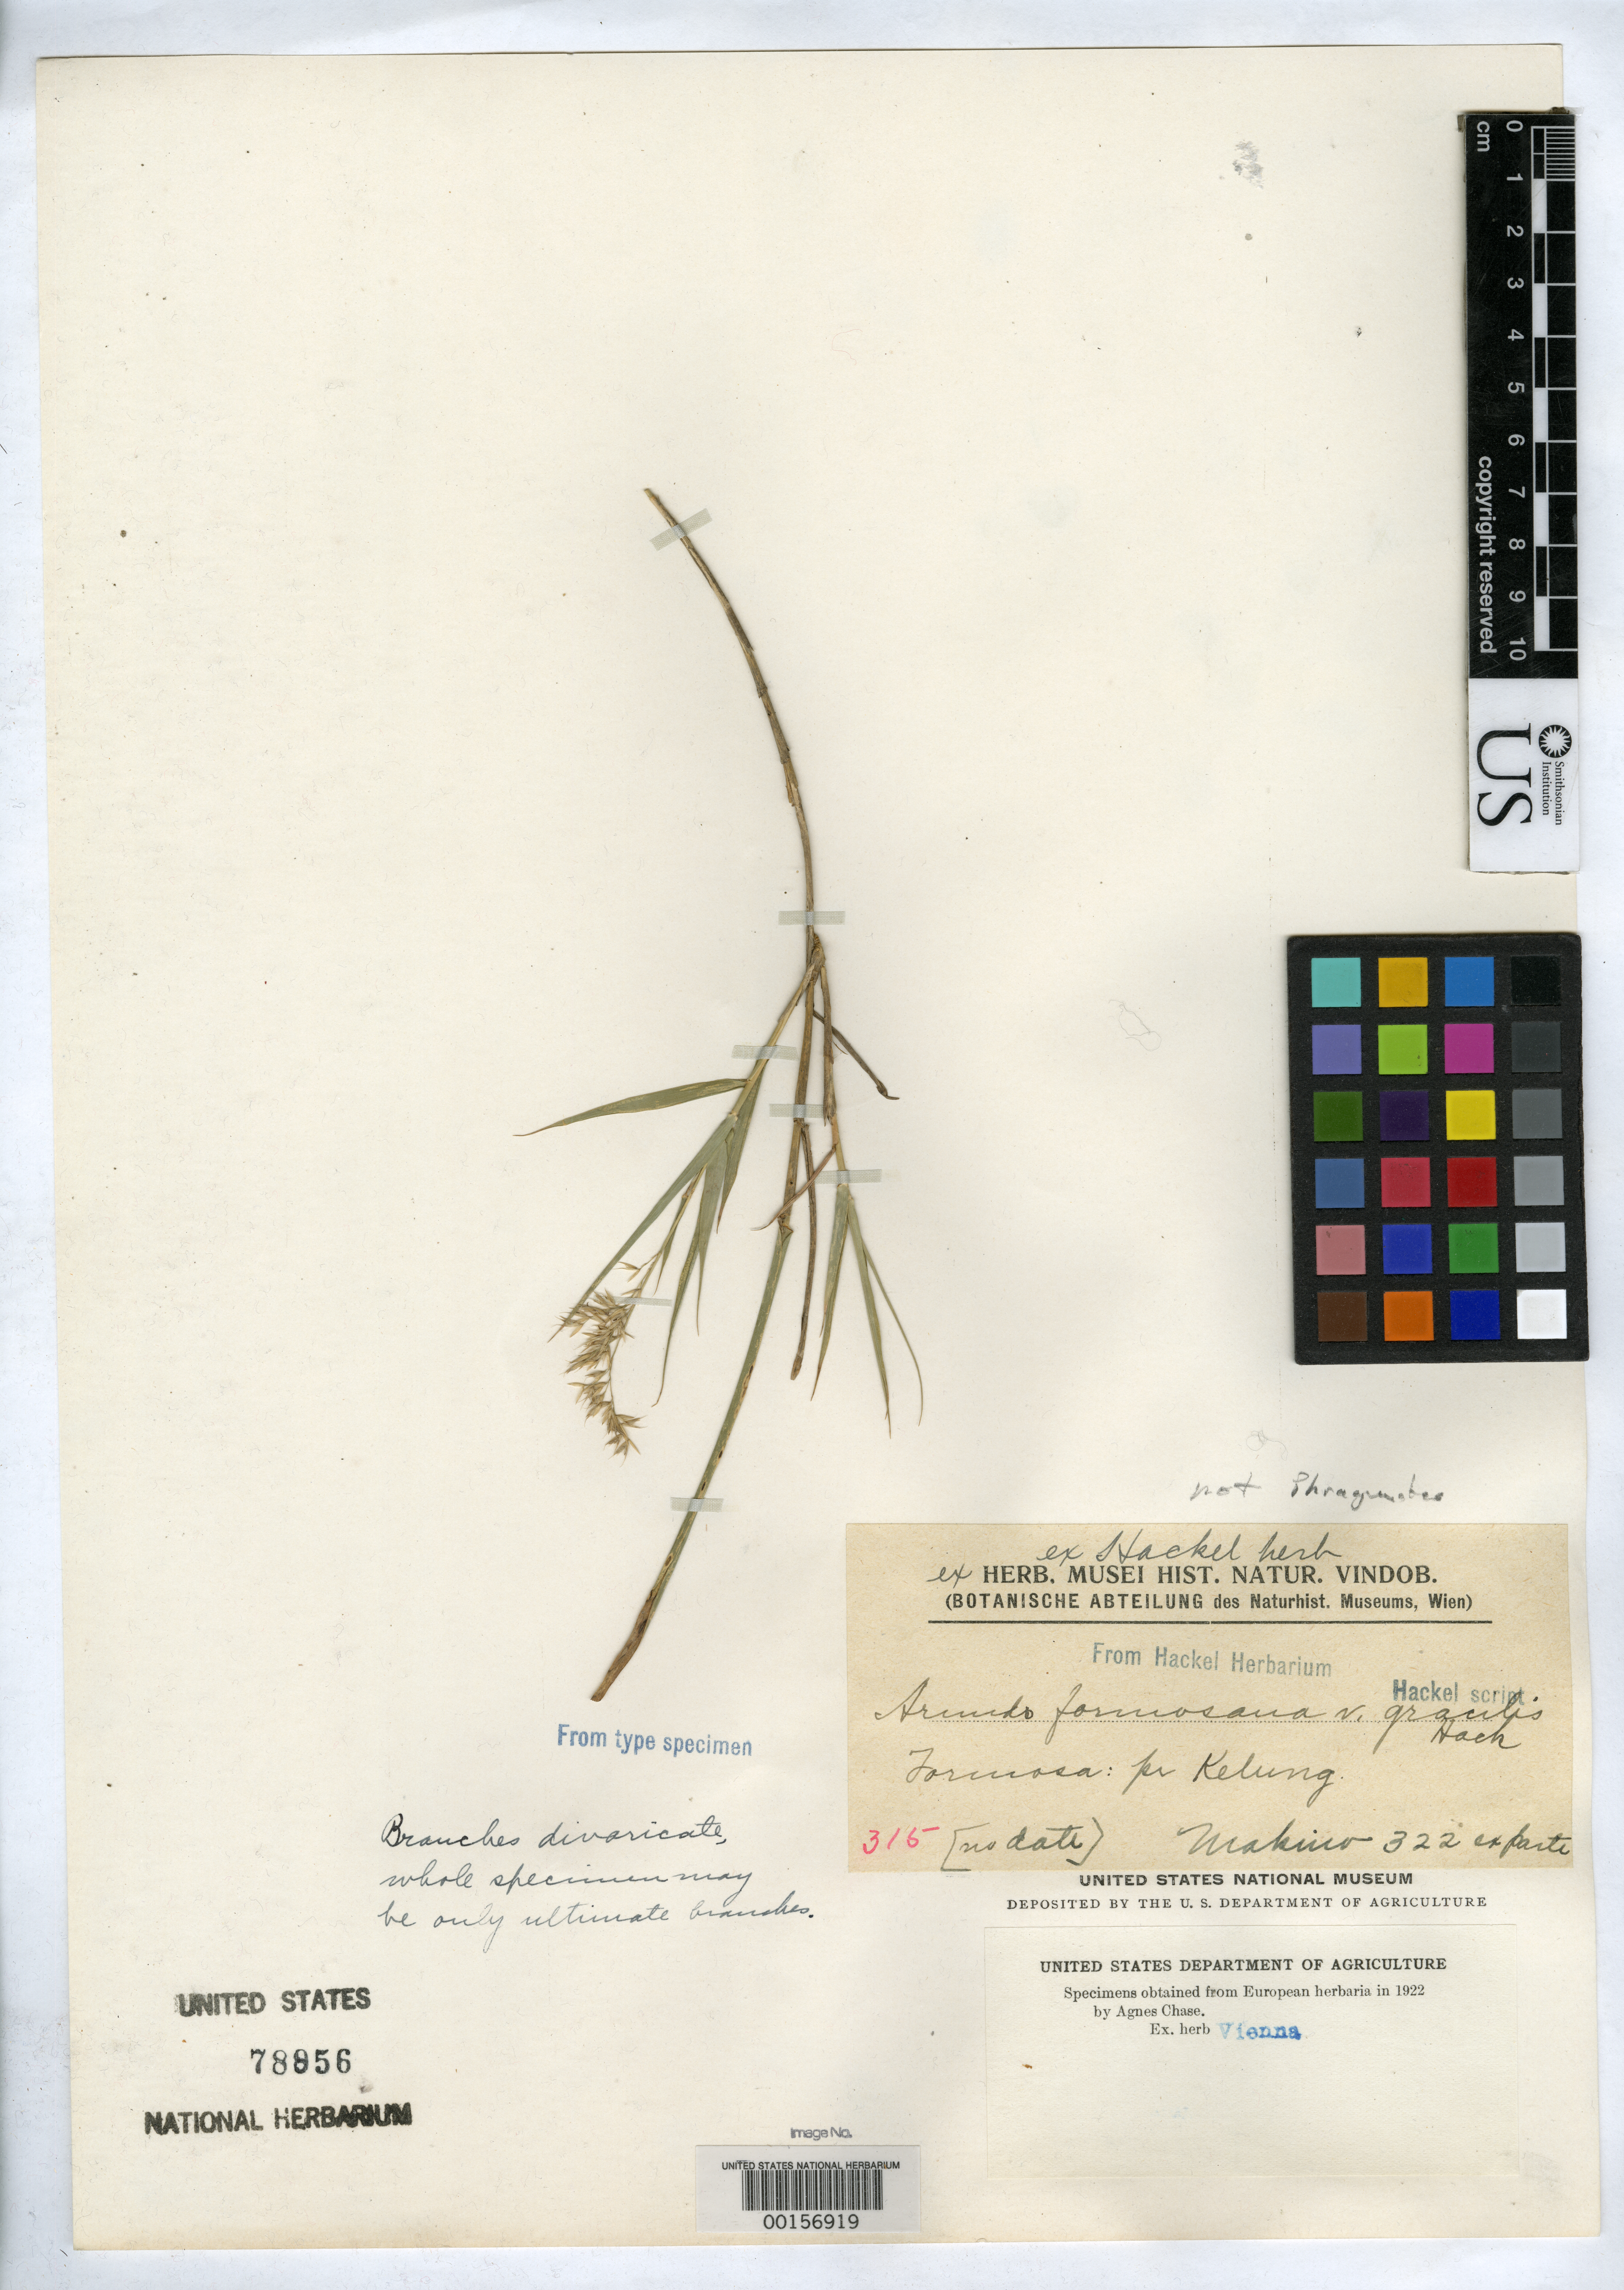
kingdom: Plantae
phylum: Tracheophyta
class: Liliopsida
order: Poales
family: Poaceae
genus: Arundo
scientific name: Arundo formosana var. gracilis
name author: Hack.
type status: Isotype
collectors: T. Makino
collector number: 322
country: Taiwan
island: Taiwan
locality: Formosa: pr. Kelung.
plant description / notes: Fragmentary material of type specimen ex herb. Hackel (Vienna). Contains infl. and lvs.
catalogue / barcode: US 78856